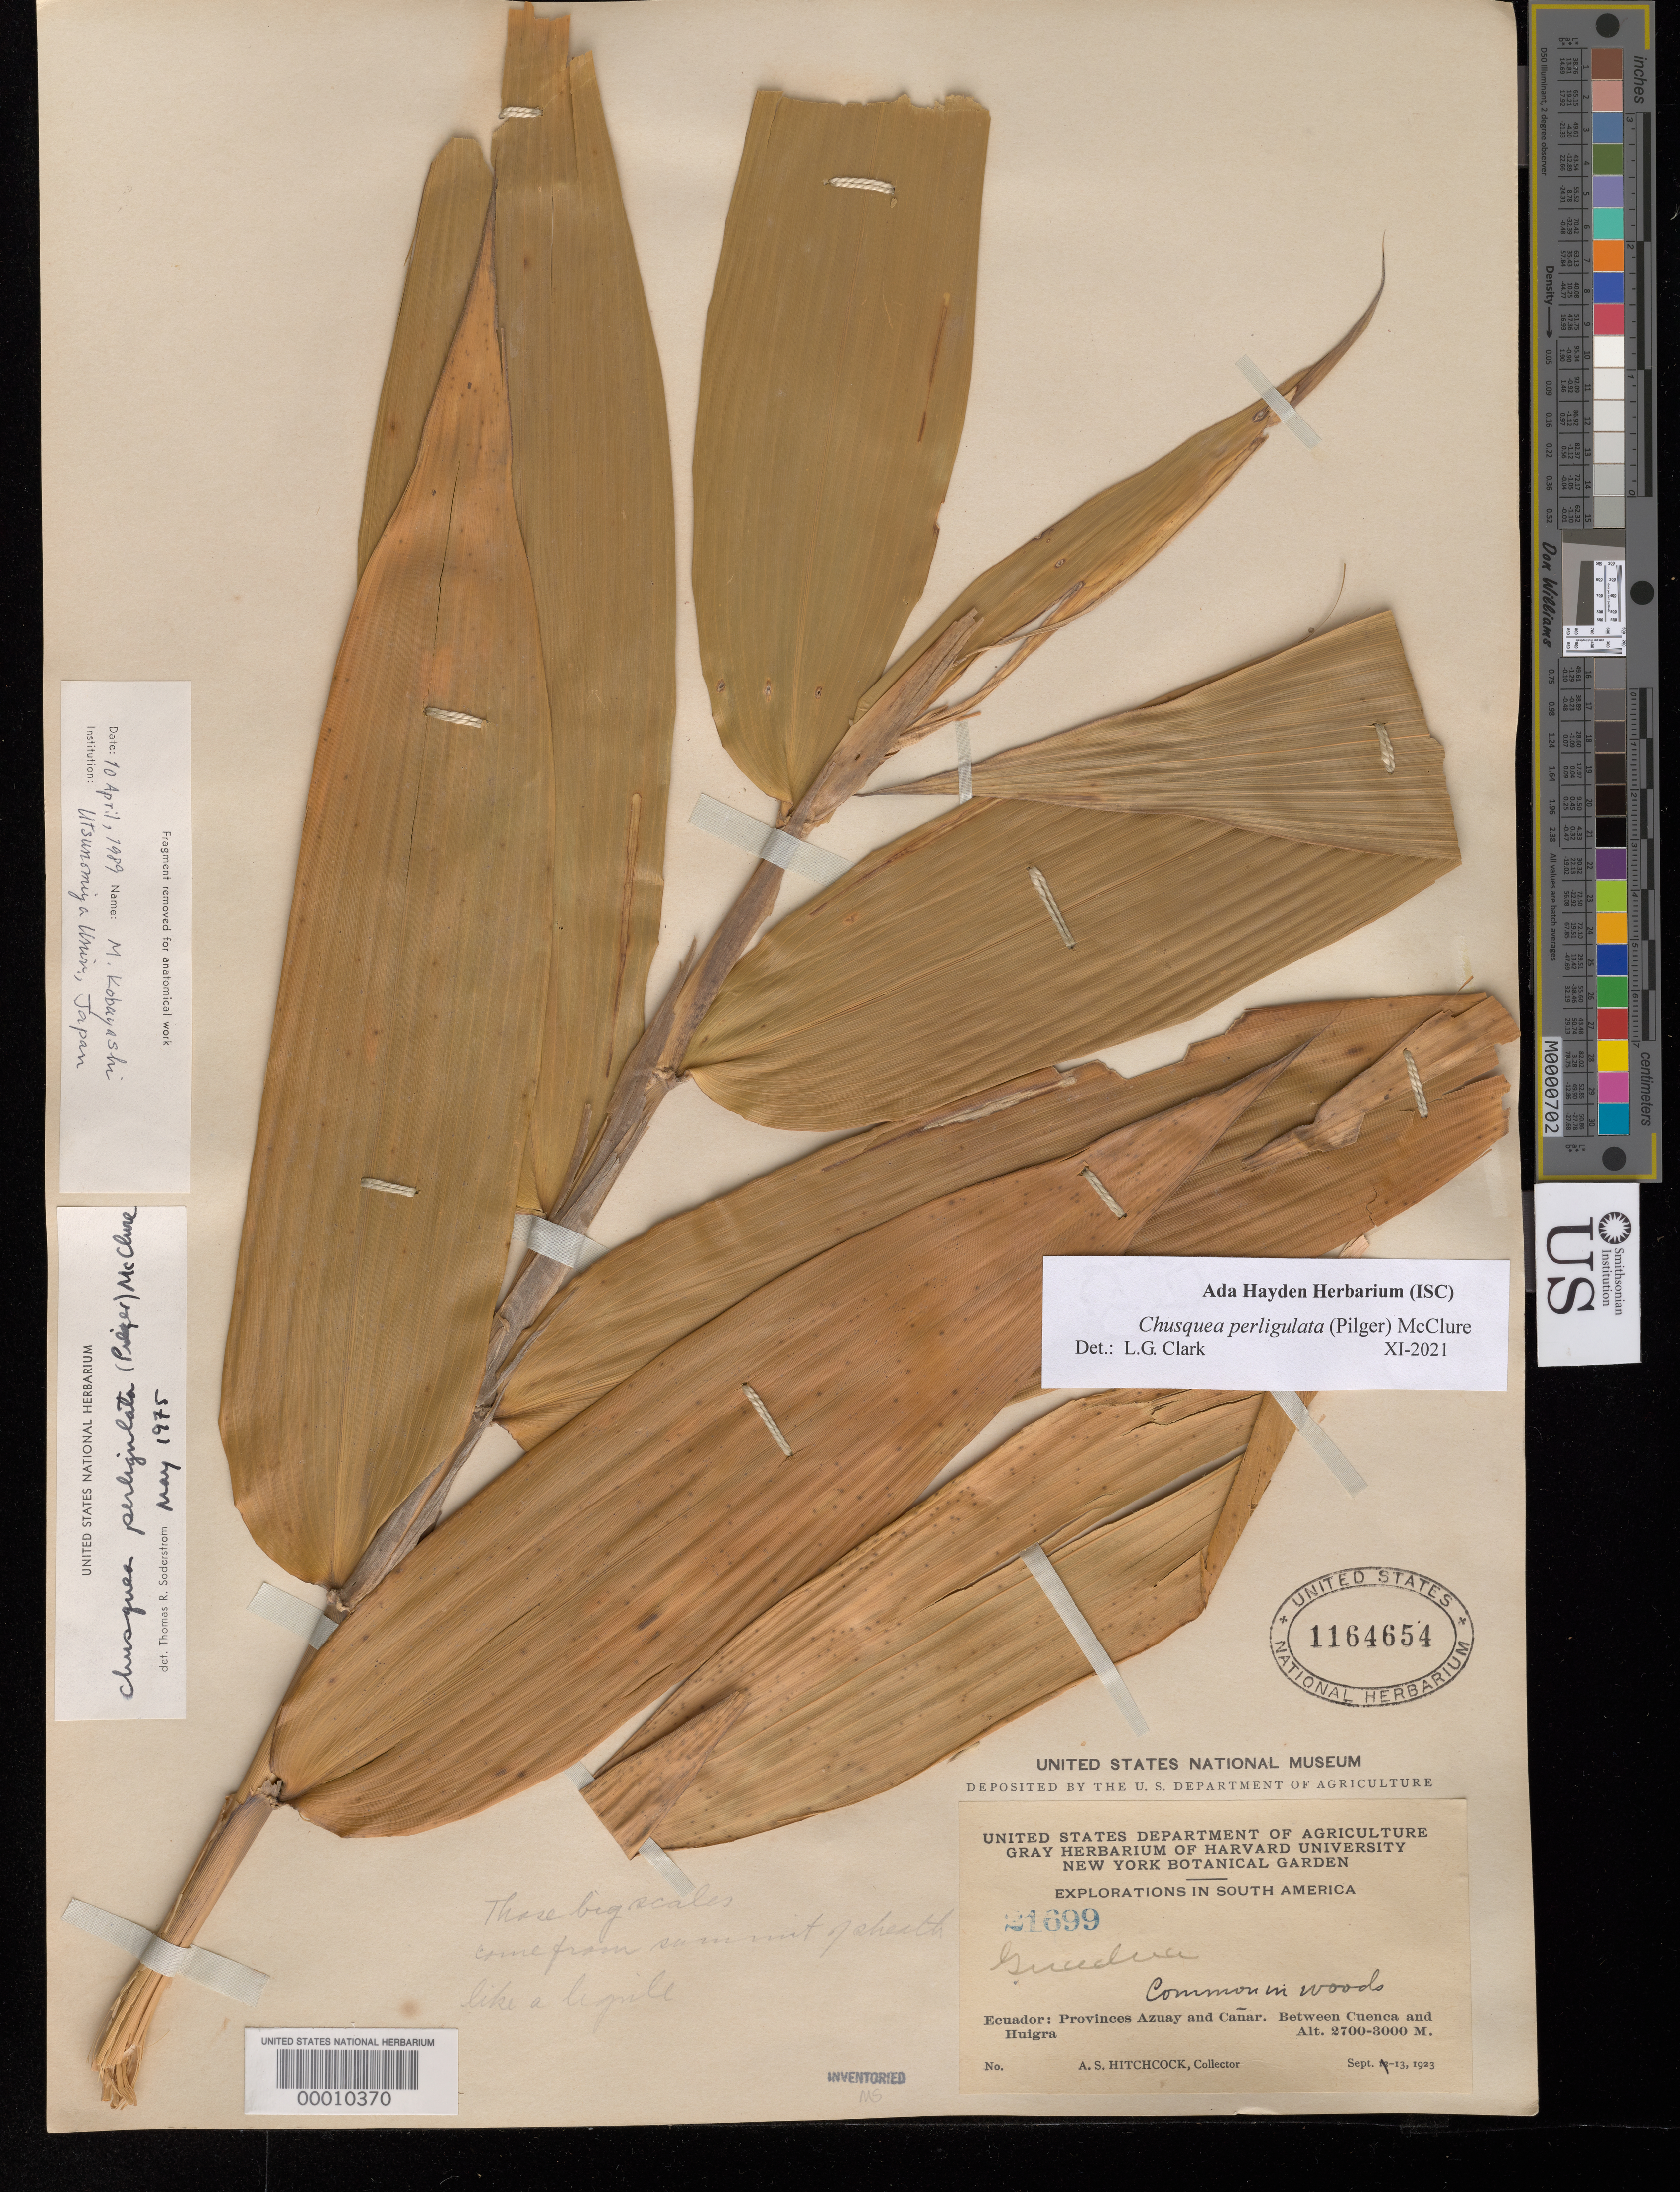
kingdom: Plantae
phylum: Tracheophyta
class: Liliopsida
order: Poales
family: Poaceae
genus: Chusquea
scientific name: Chusquea perligulata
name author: (Pilg.) McClure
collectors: A. S. Hitchcock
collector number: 21699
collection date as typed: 13 Sep 1923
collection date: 1923-09-13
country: Ecuador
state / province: Azuay / Cañar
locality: Cuenca, Huigra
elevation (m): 2700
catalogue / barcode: US 1164654